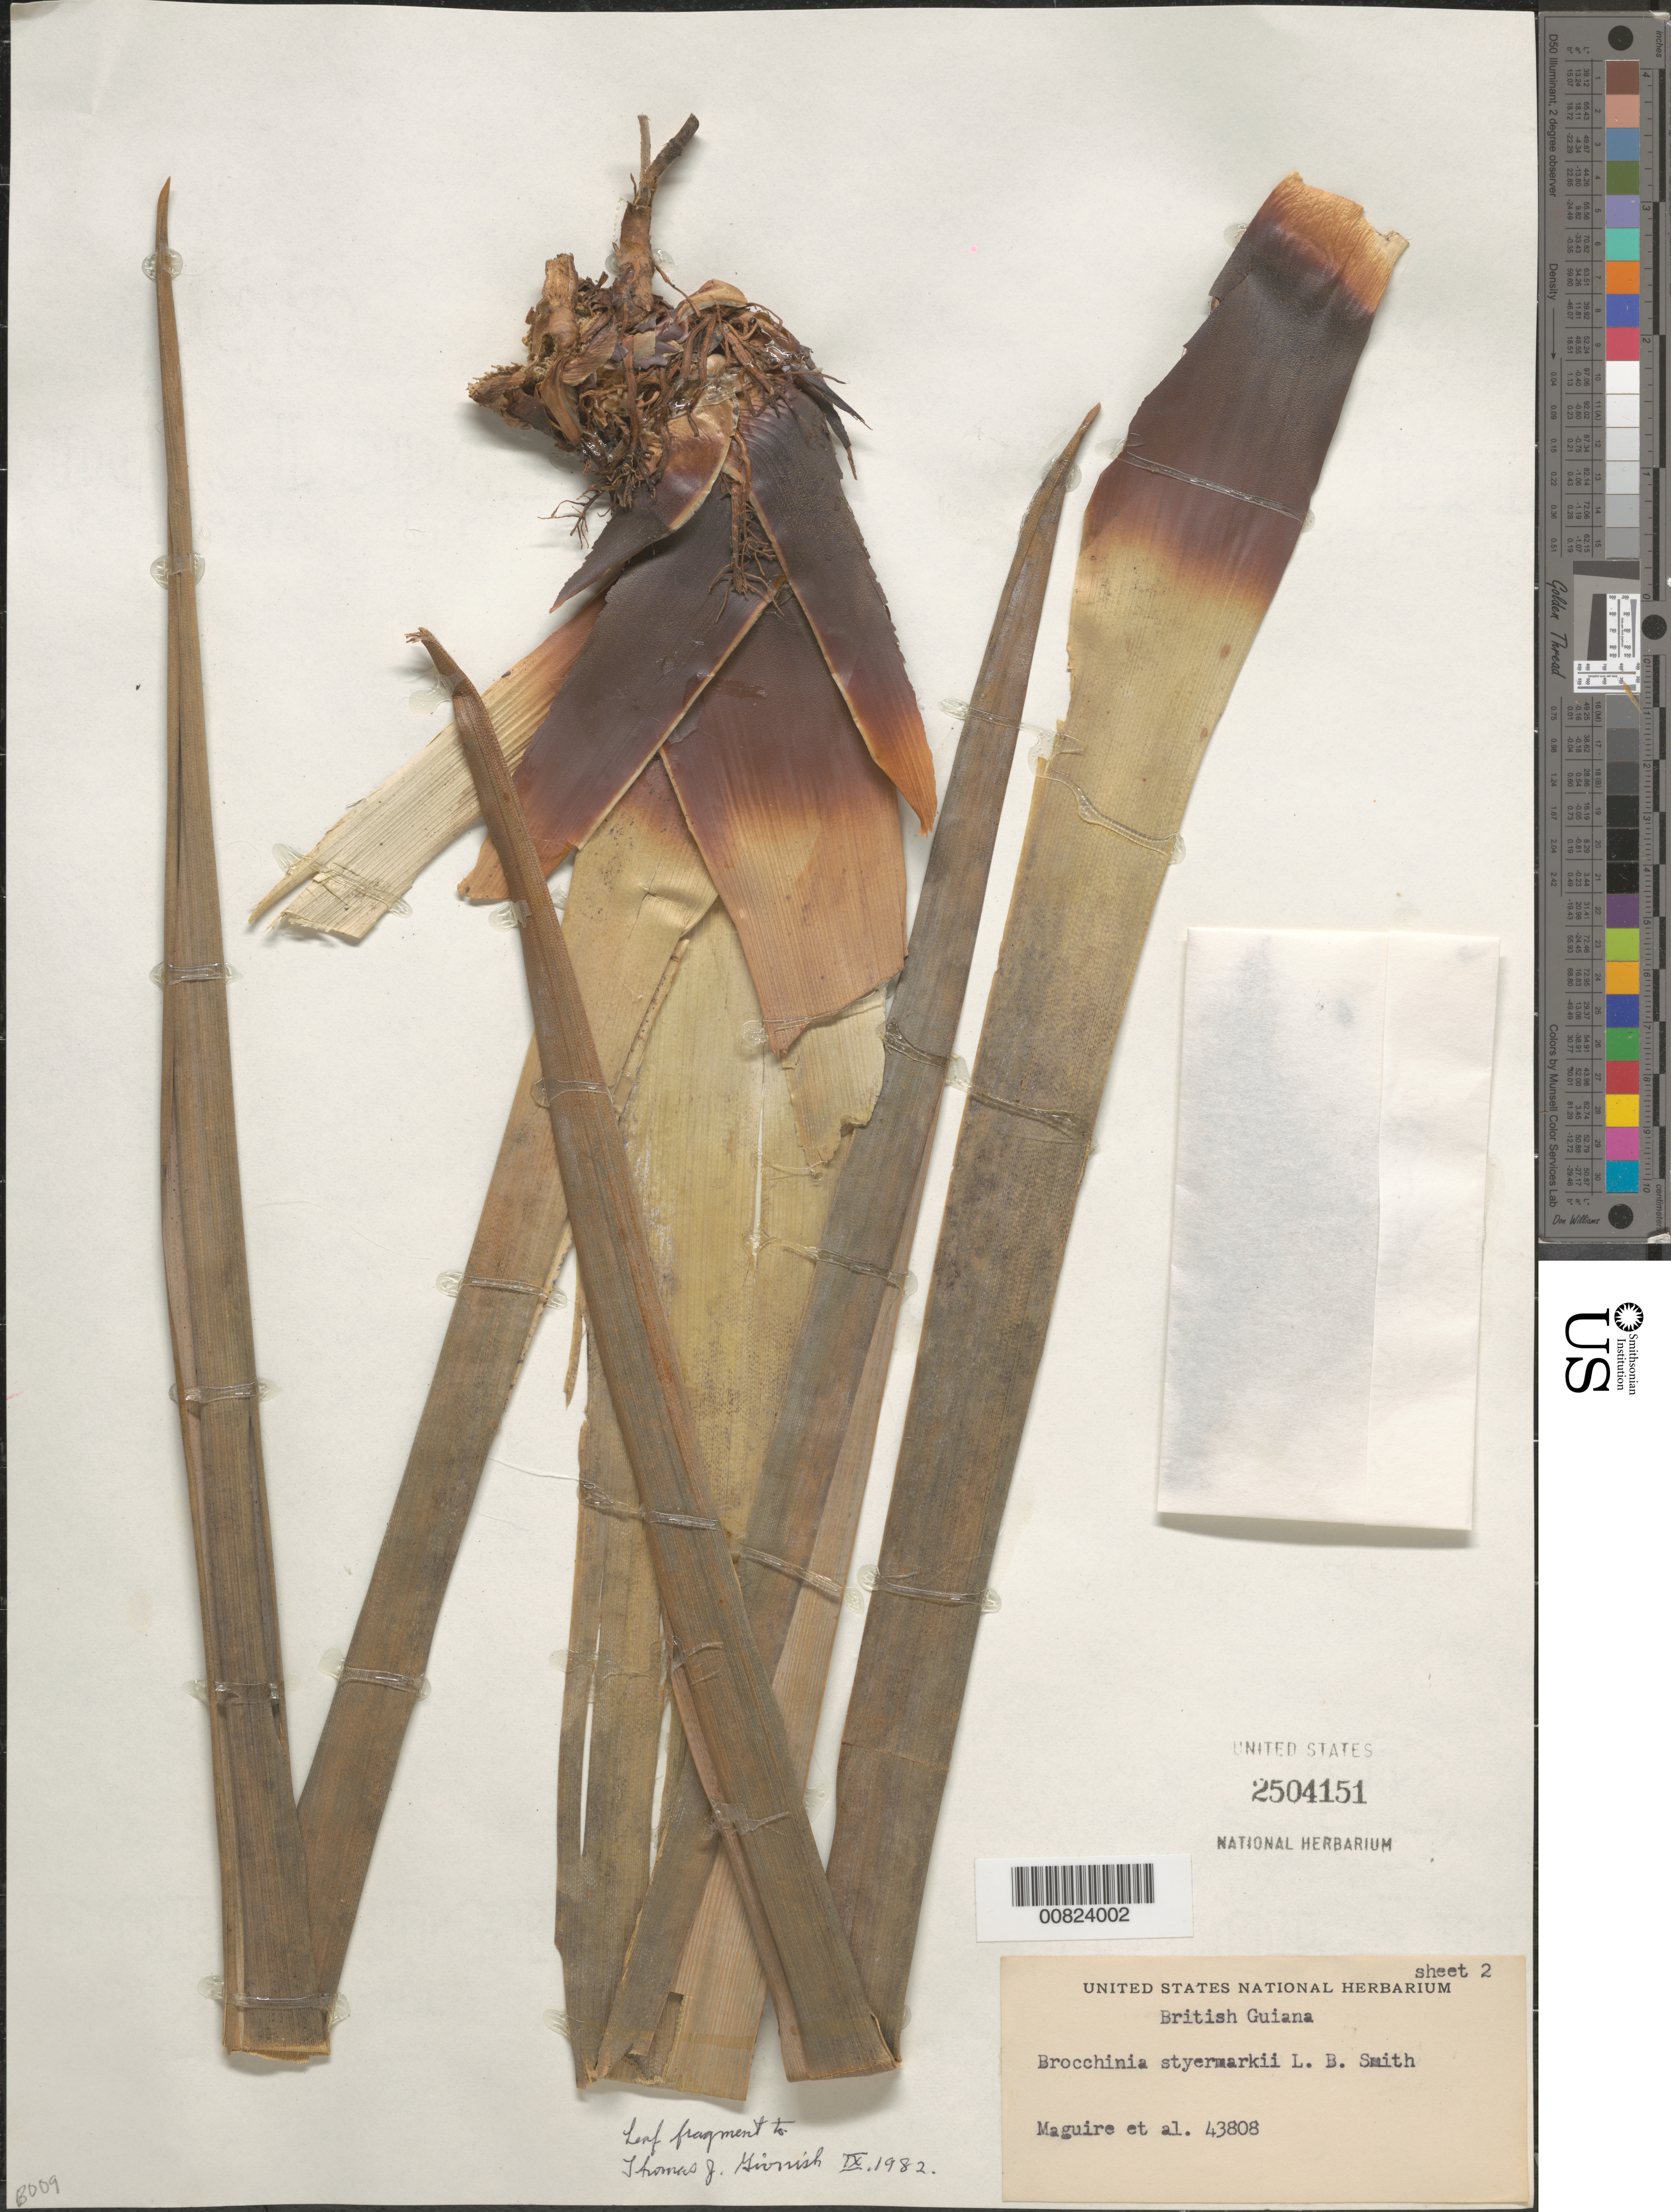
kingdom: Plantae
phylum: Tracheophyta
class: Liliopsida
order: Poales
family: Bromeliaceae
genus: Brocchinia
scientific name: Brocchinia steyermarkii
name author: L.B. Sm.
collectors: Maguire, -- & et al.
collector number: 43808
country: Guyana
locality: British Guiana.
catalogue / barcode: US 2504151